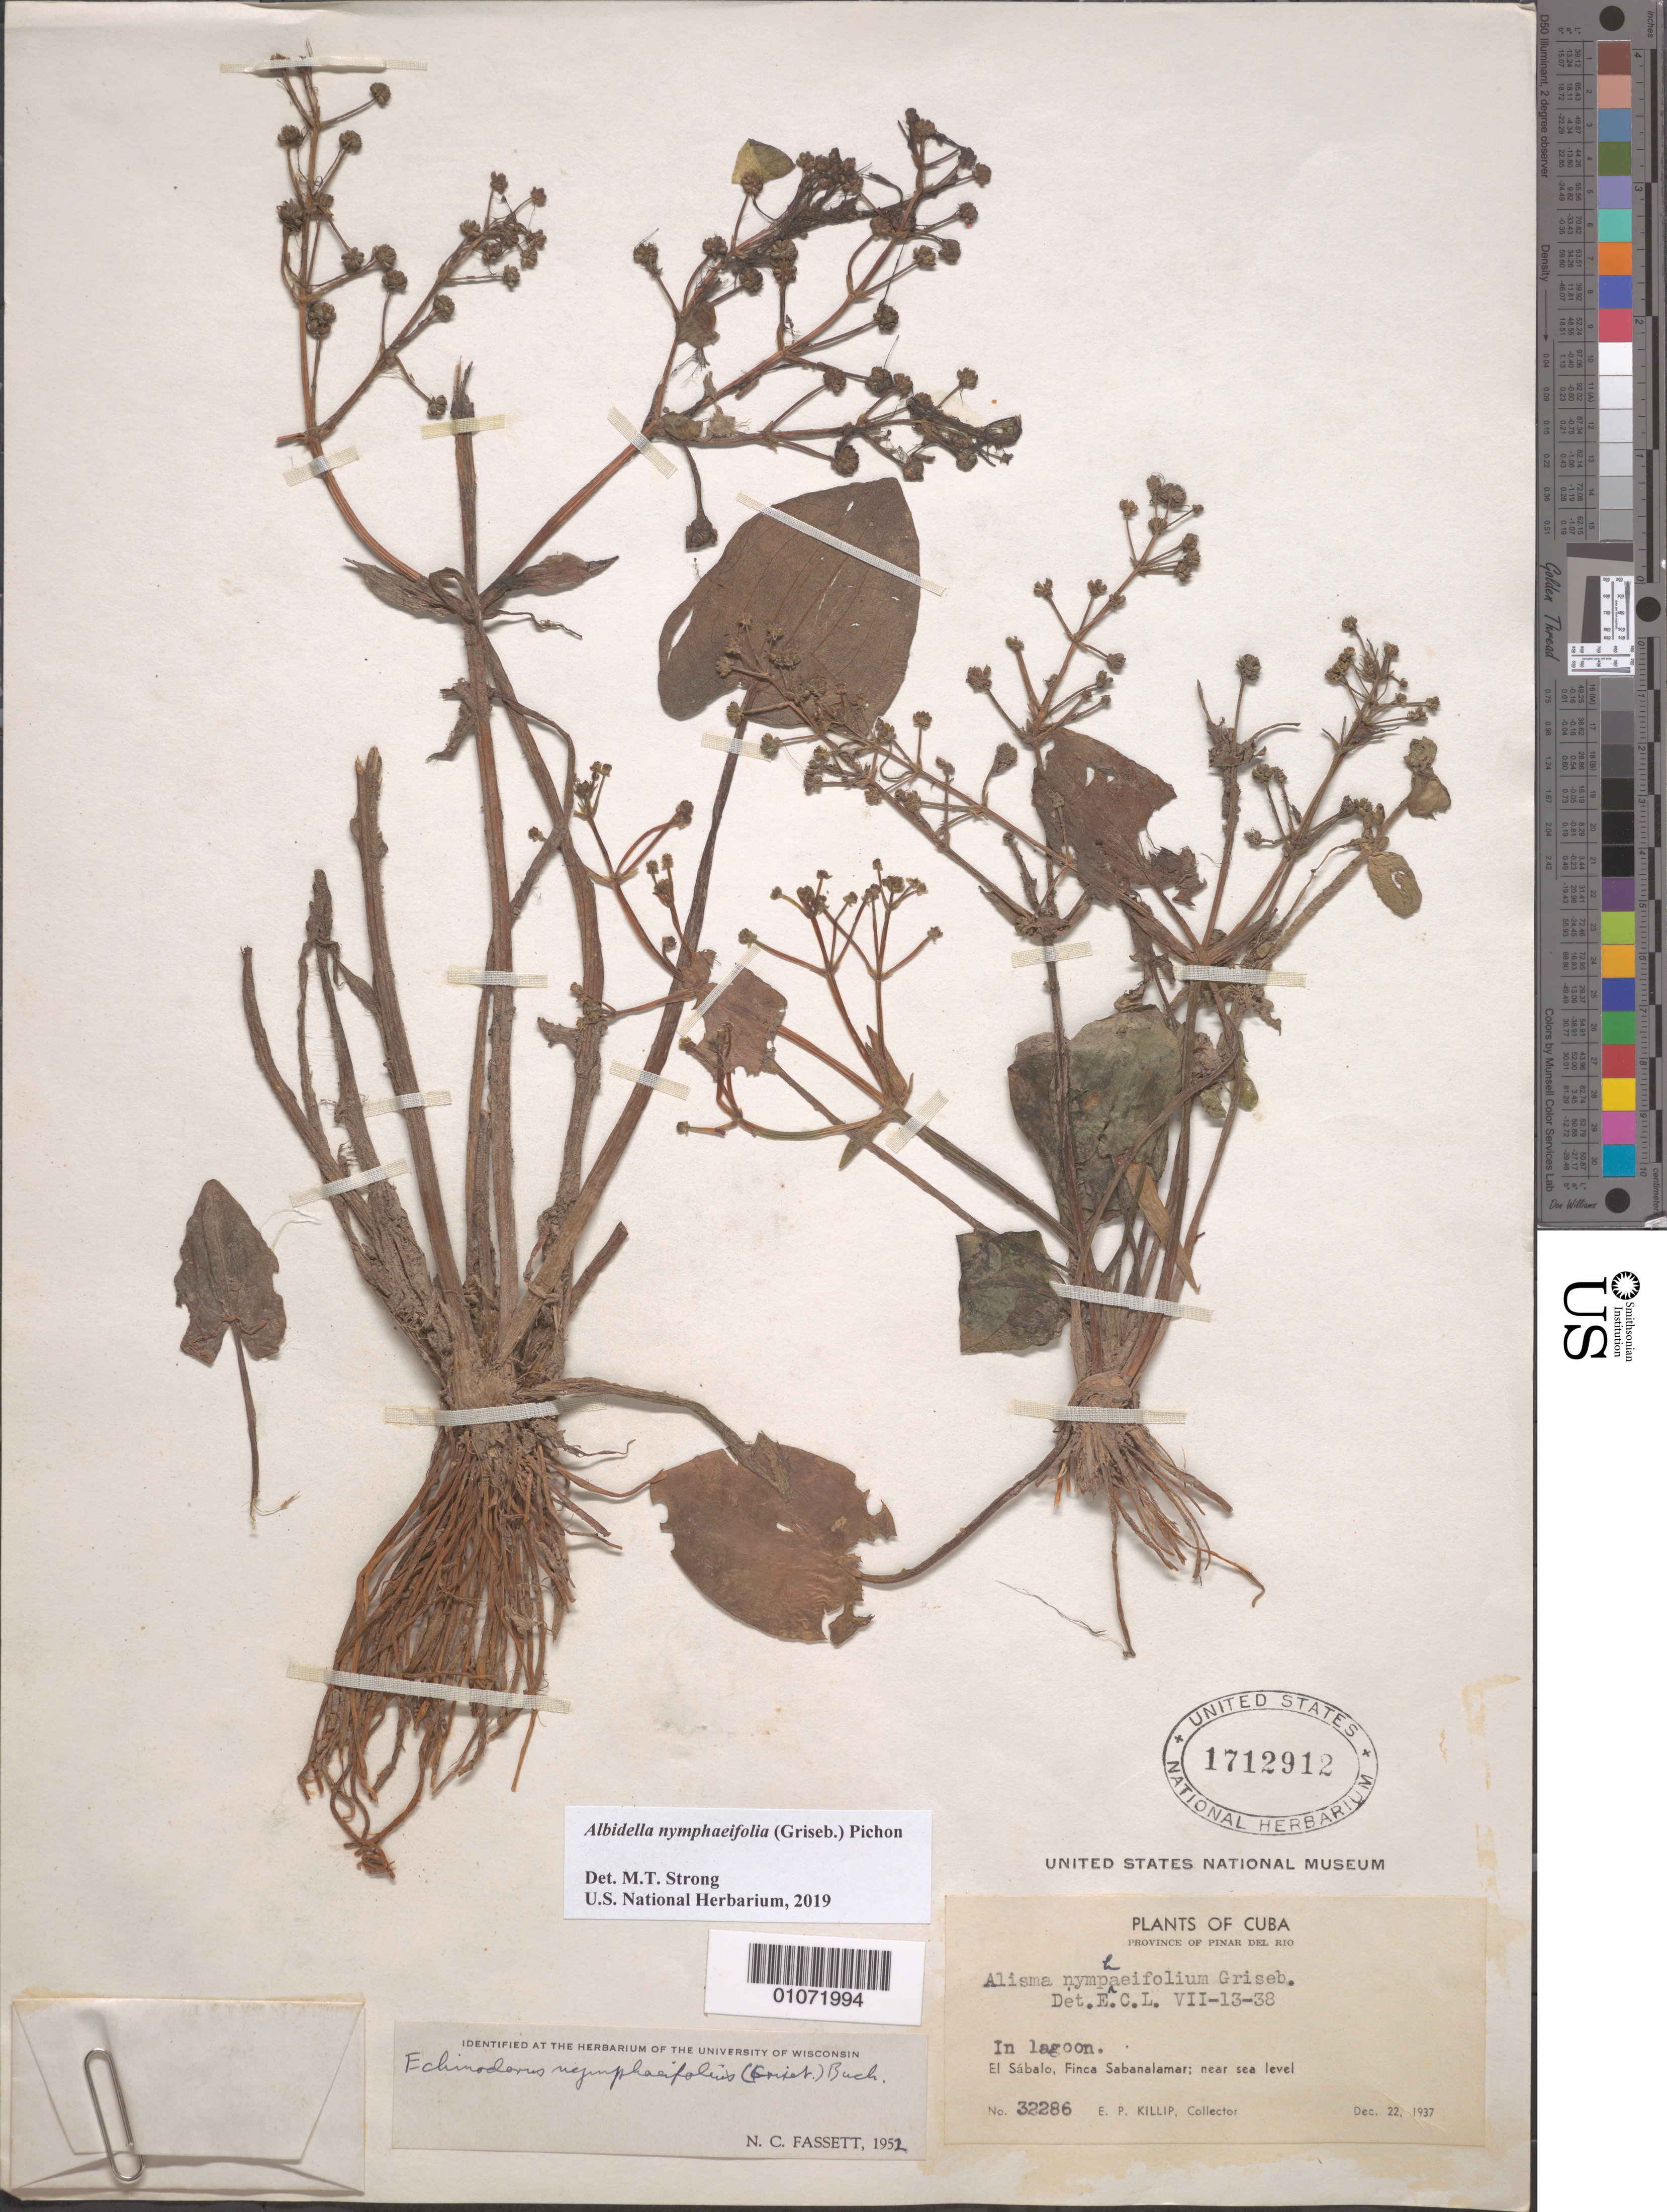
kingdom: Plantae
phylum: Tracheophyta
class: Liliopsida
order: Alismatales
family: Alismataceae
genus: Albidella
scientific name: Albidella nymphaeifolia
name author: (Griseb.) Pichon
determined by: Strong, Mark T., (BOT), Smithsonian Institution - National Museum of Natural History (UNITED STATES)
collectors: E. P. Killip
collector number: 32286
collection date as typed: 22 Dec 1937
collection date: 1937-12-22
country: Cuba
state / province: Pinar del Rio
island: Cuba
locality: El Sabalo, Finca Cabanalamar; near sea level In lagoon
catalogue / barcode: US 1712912